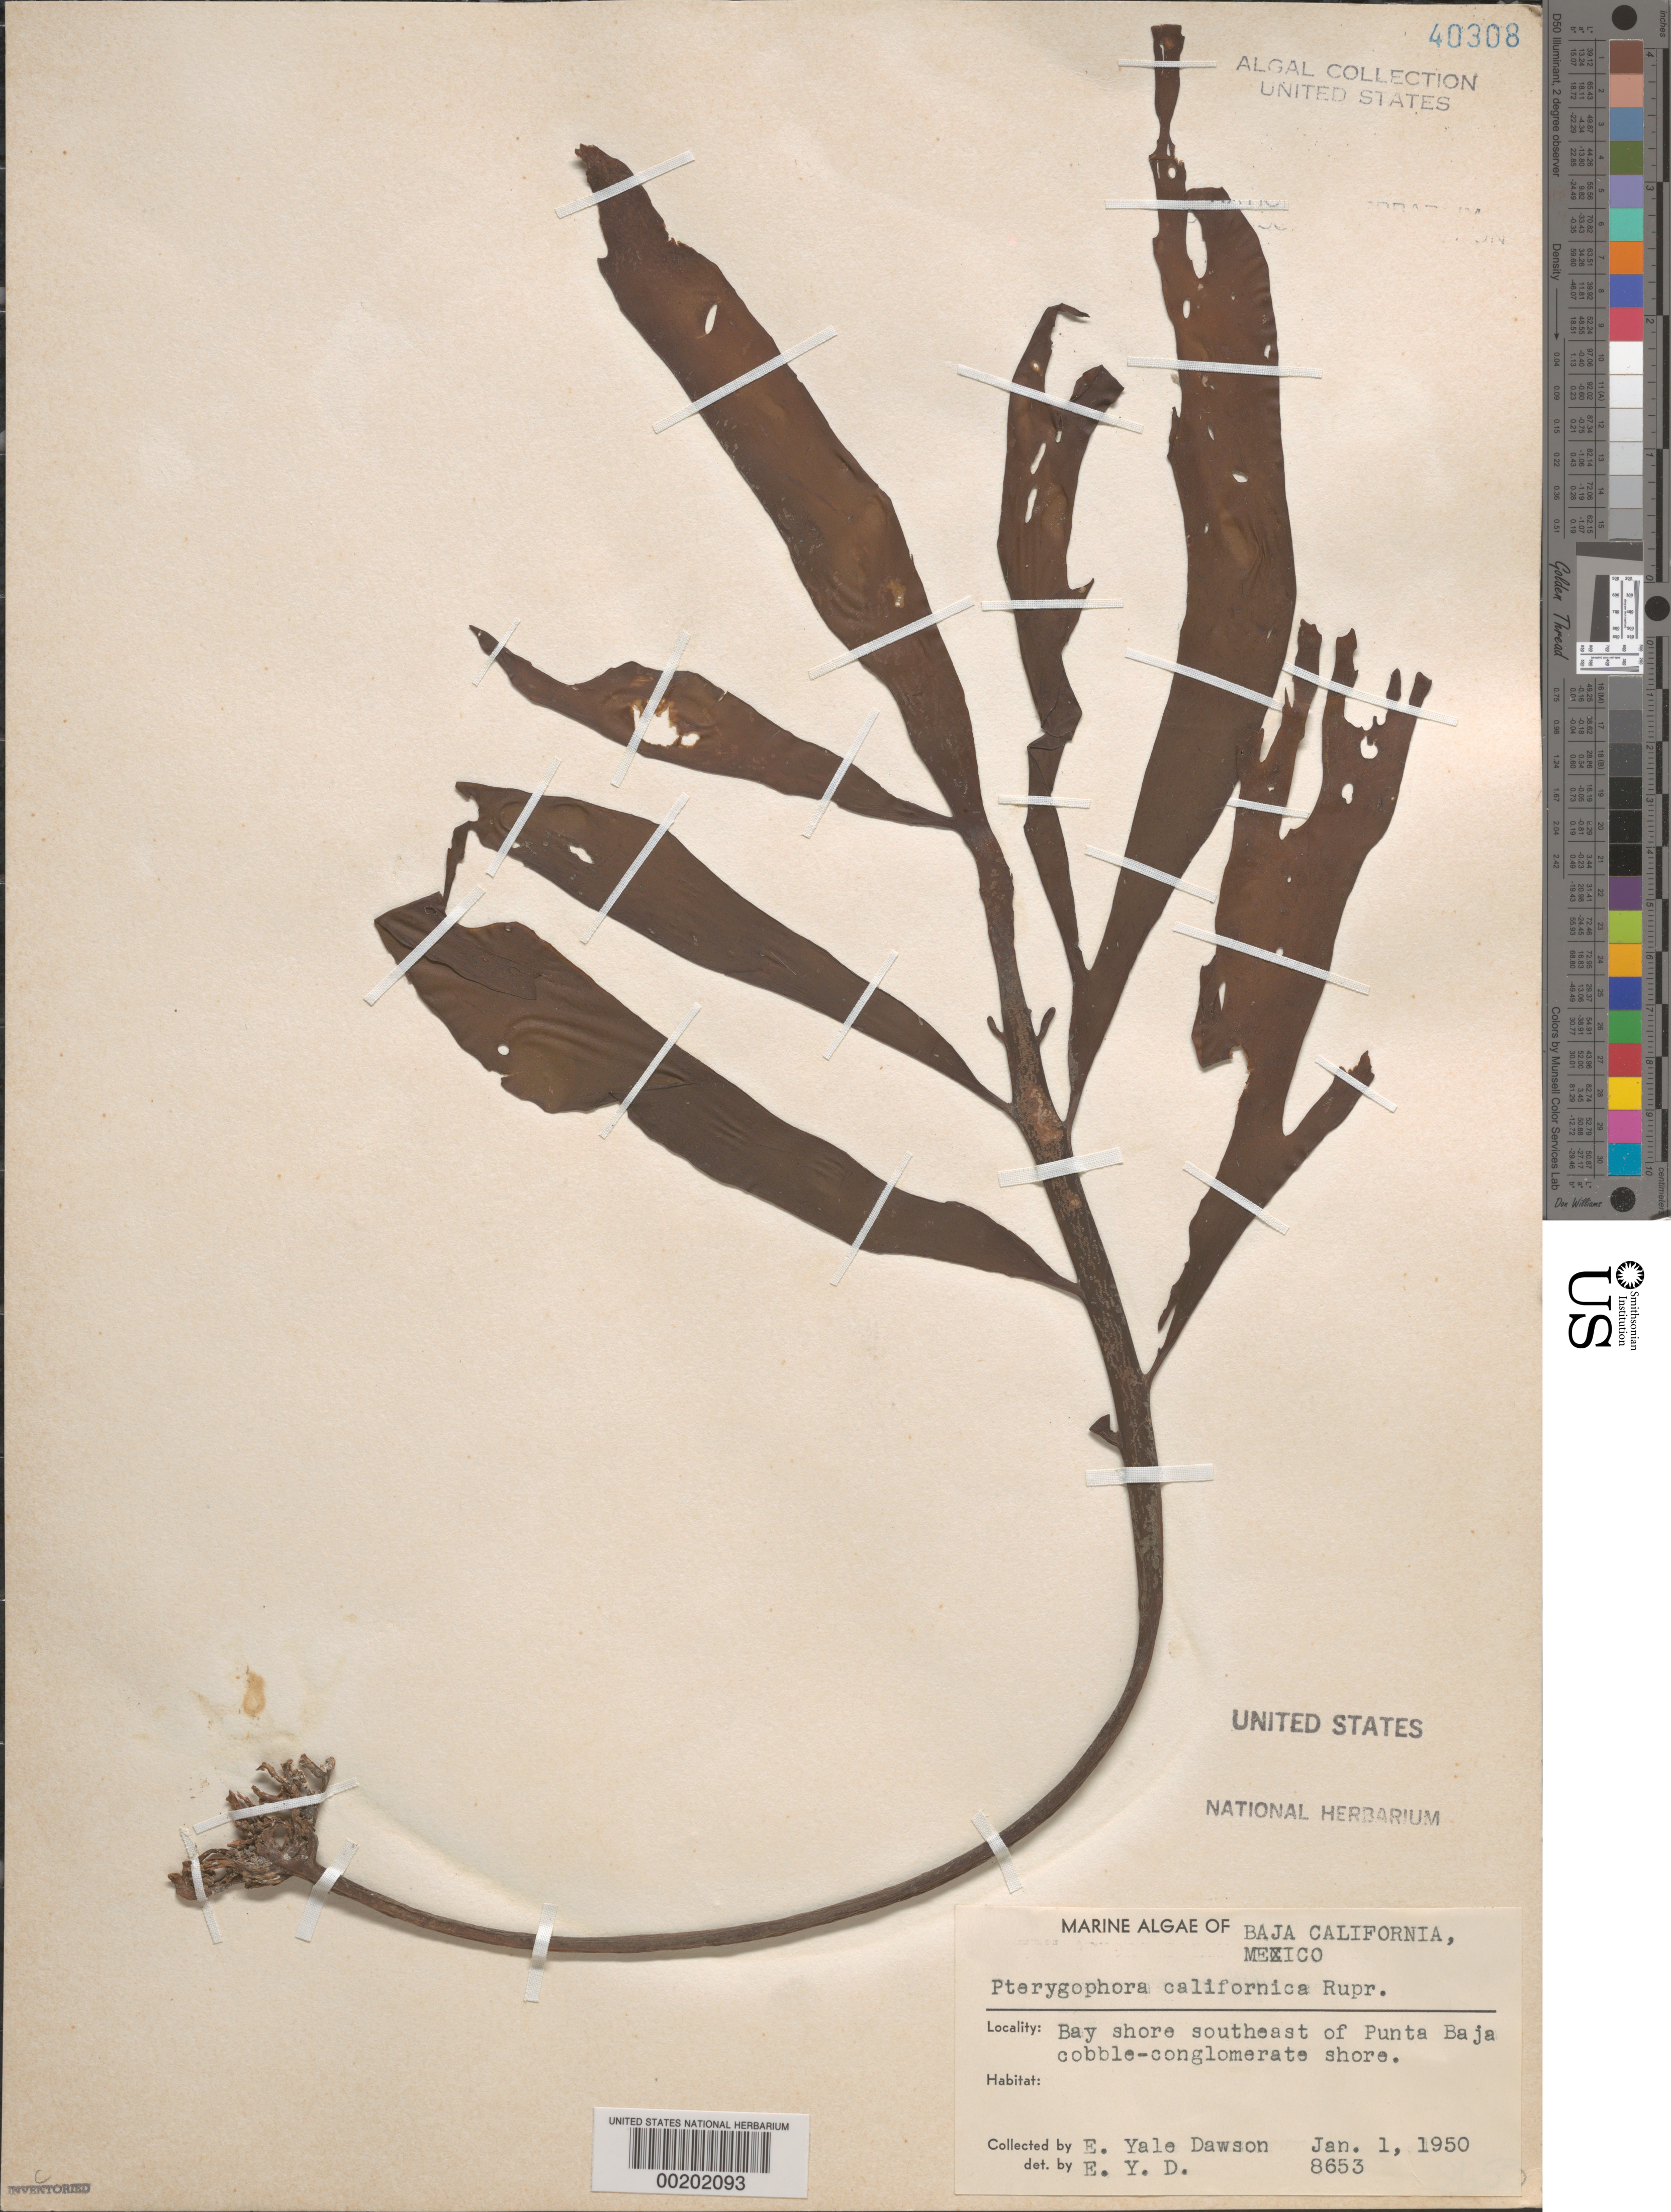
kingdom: Chromista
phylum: Ochrophyta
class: Phaeophyceae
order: Laminariales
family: Alariaceae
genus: Pterygophora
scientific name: Pterygophora californica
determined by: Dawson, E. Y.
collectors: E. Y. Dawson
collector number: EYD 8653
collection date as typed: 01 Jan 1950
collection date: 1950-01-01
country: Mexico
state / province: Baja California Norte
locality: Southeast of Punta Baja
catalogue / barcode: US 40308